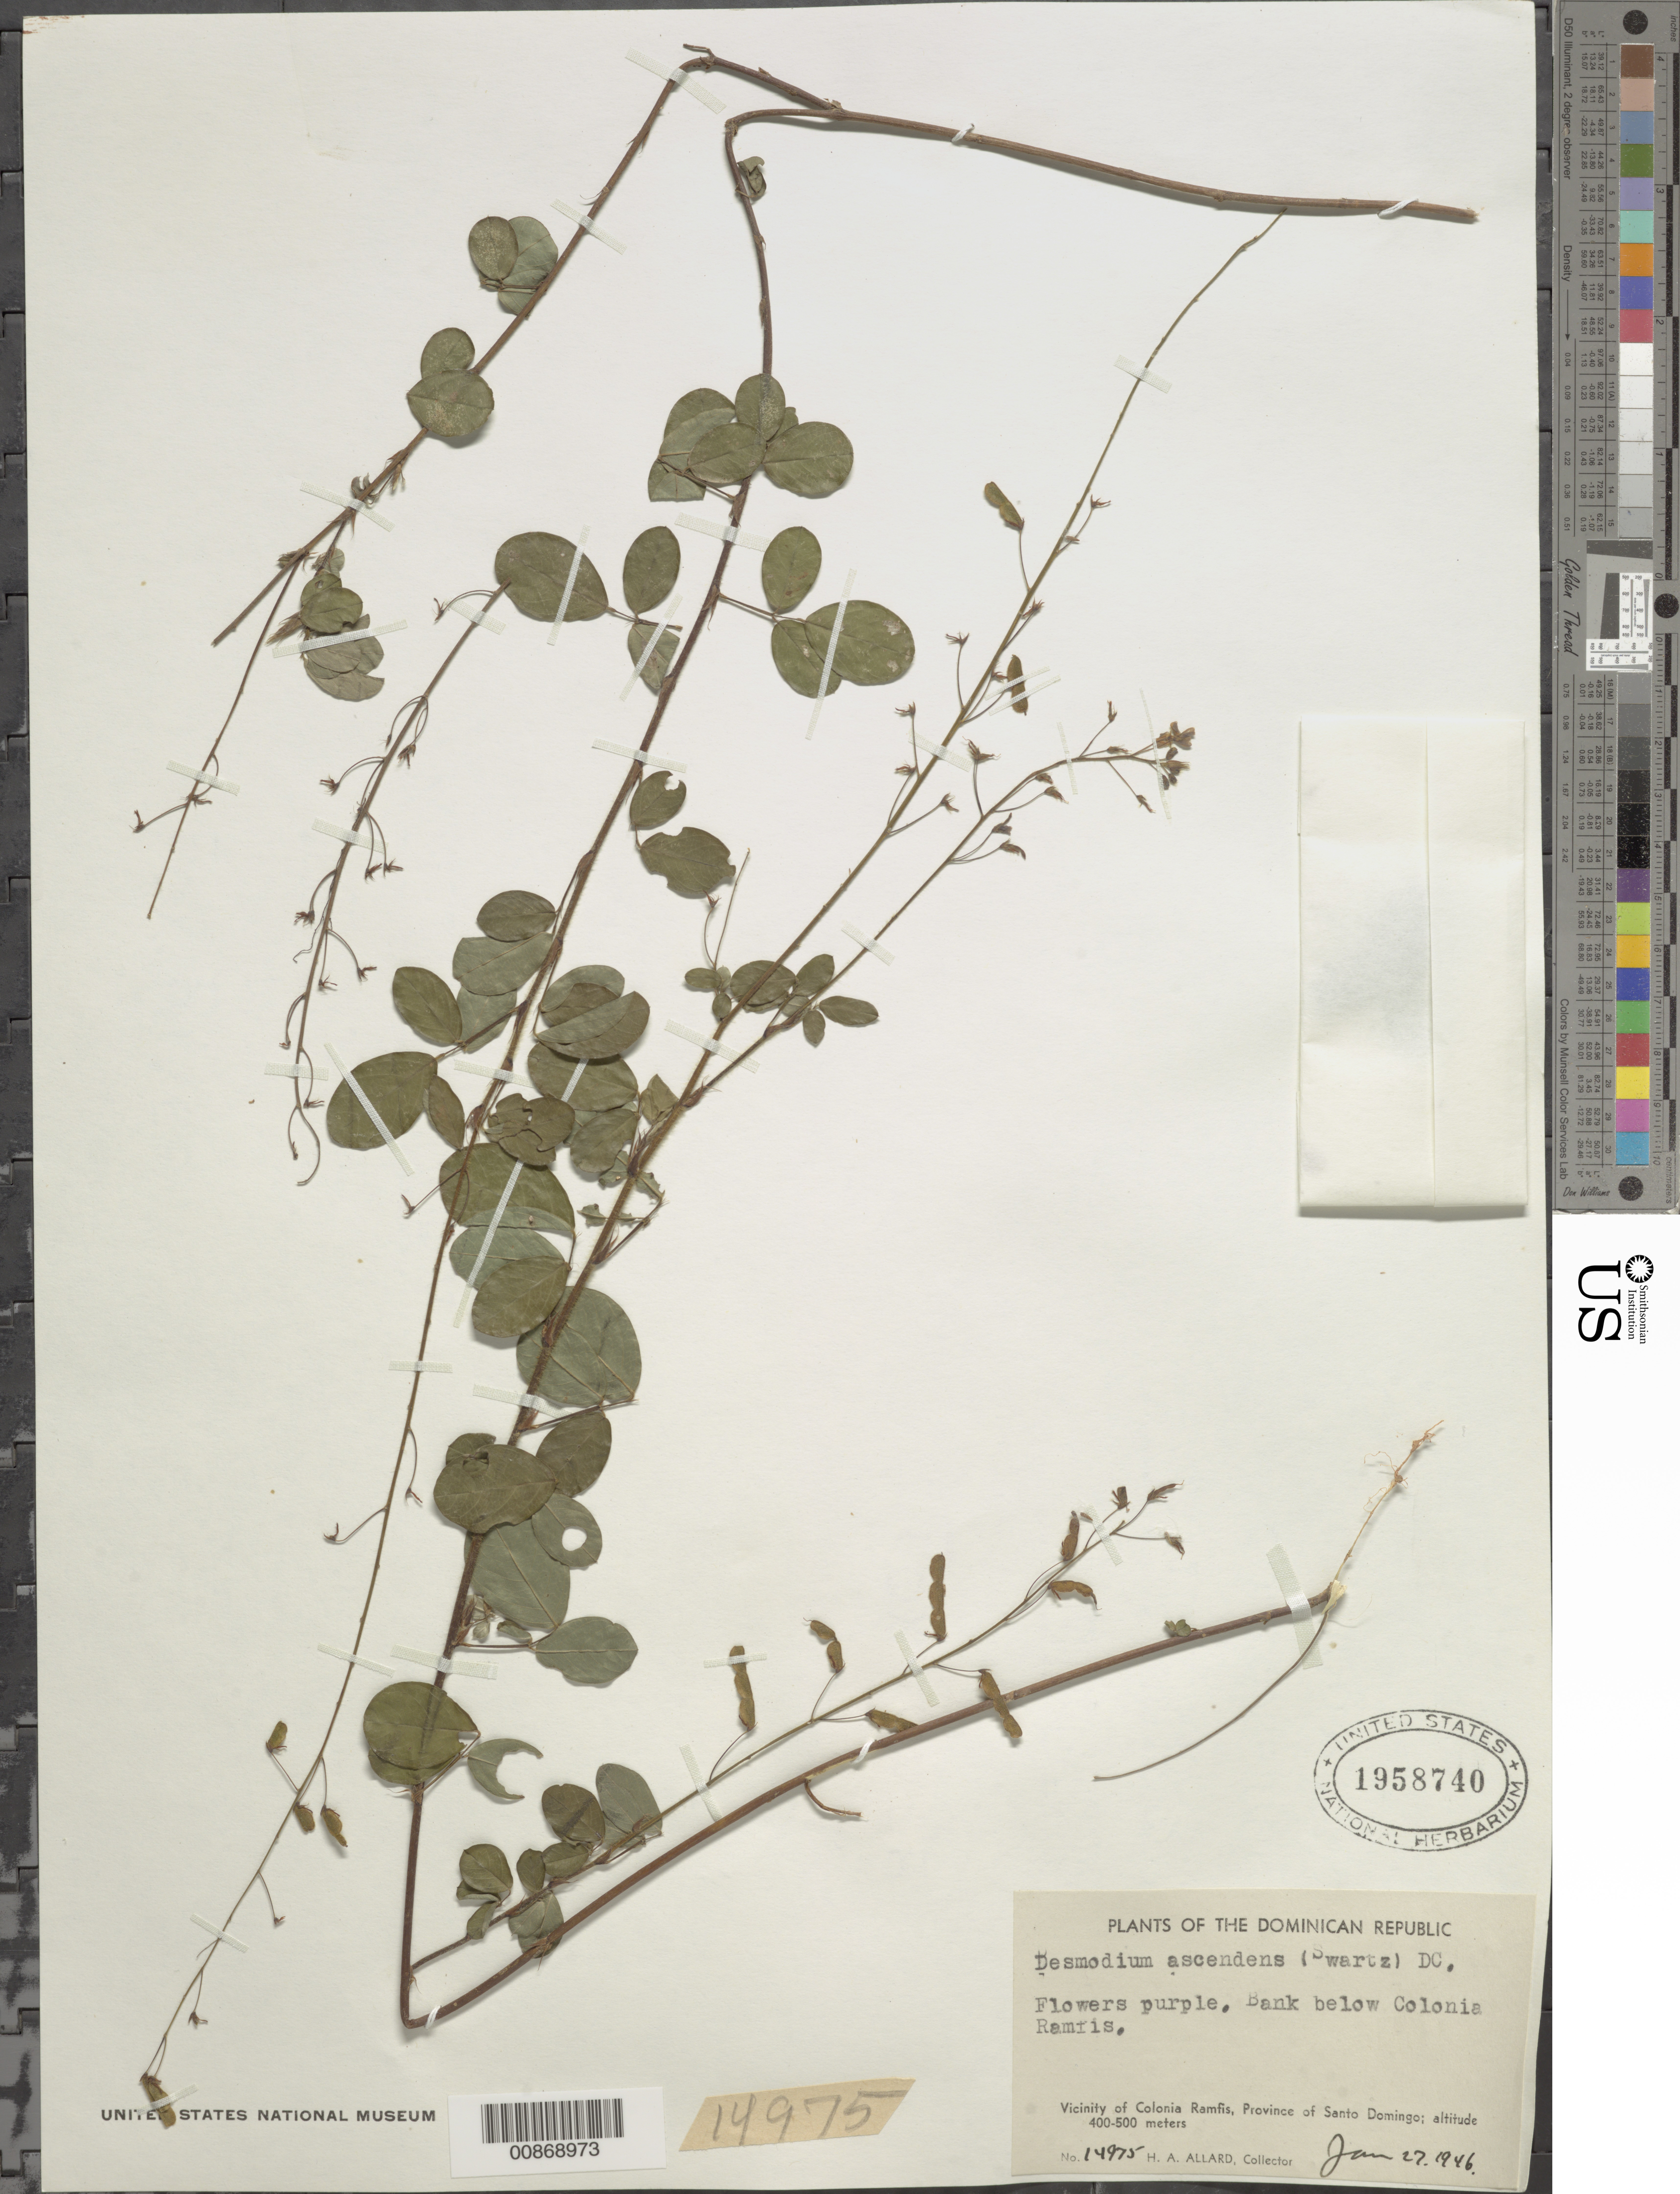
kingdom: Plantae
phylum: Tracheophyta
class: Magnoliopsida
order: Fabales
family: Fabaceae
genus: Grona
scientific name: Grona adscendens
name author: (Sw.) H. Ohashi & K. Ohashi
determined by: Strong, Mark T., (BOT), Smithsonian Institution - National Museum of Natural History (UNITED STATES)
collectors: H. A. Allard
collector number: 14975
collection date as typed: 27 Jan 1946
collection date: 1946-01-27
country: Dominican Republic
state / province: Distrito Nacional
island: Hispaniola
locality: Bank below Colonia Ramfis, Province of Santo Domingo (obsolete).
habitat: Bank.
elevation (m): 400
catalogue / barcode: US 1958740